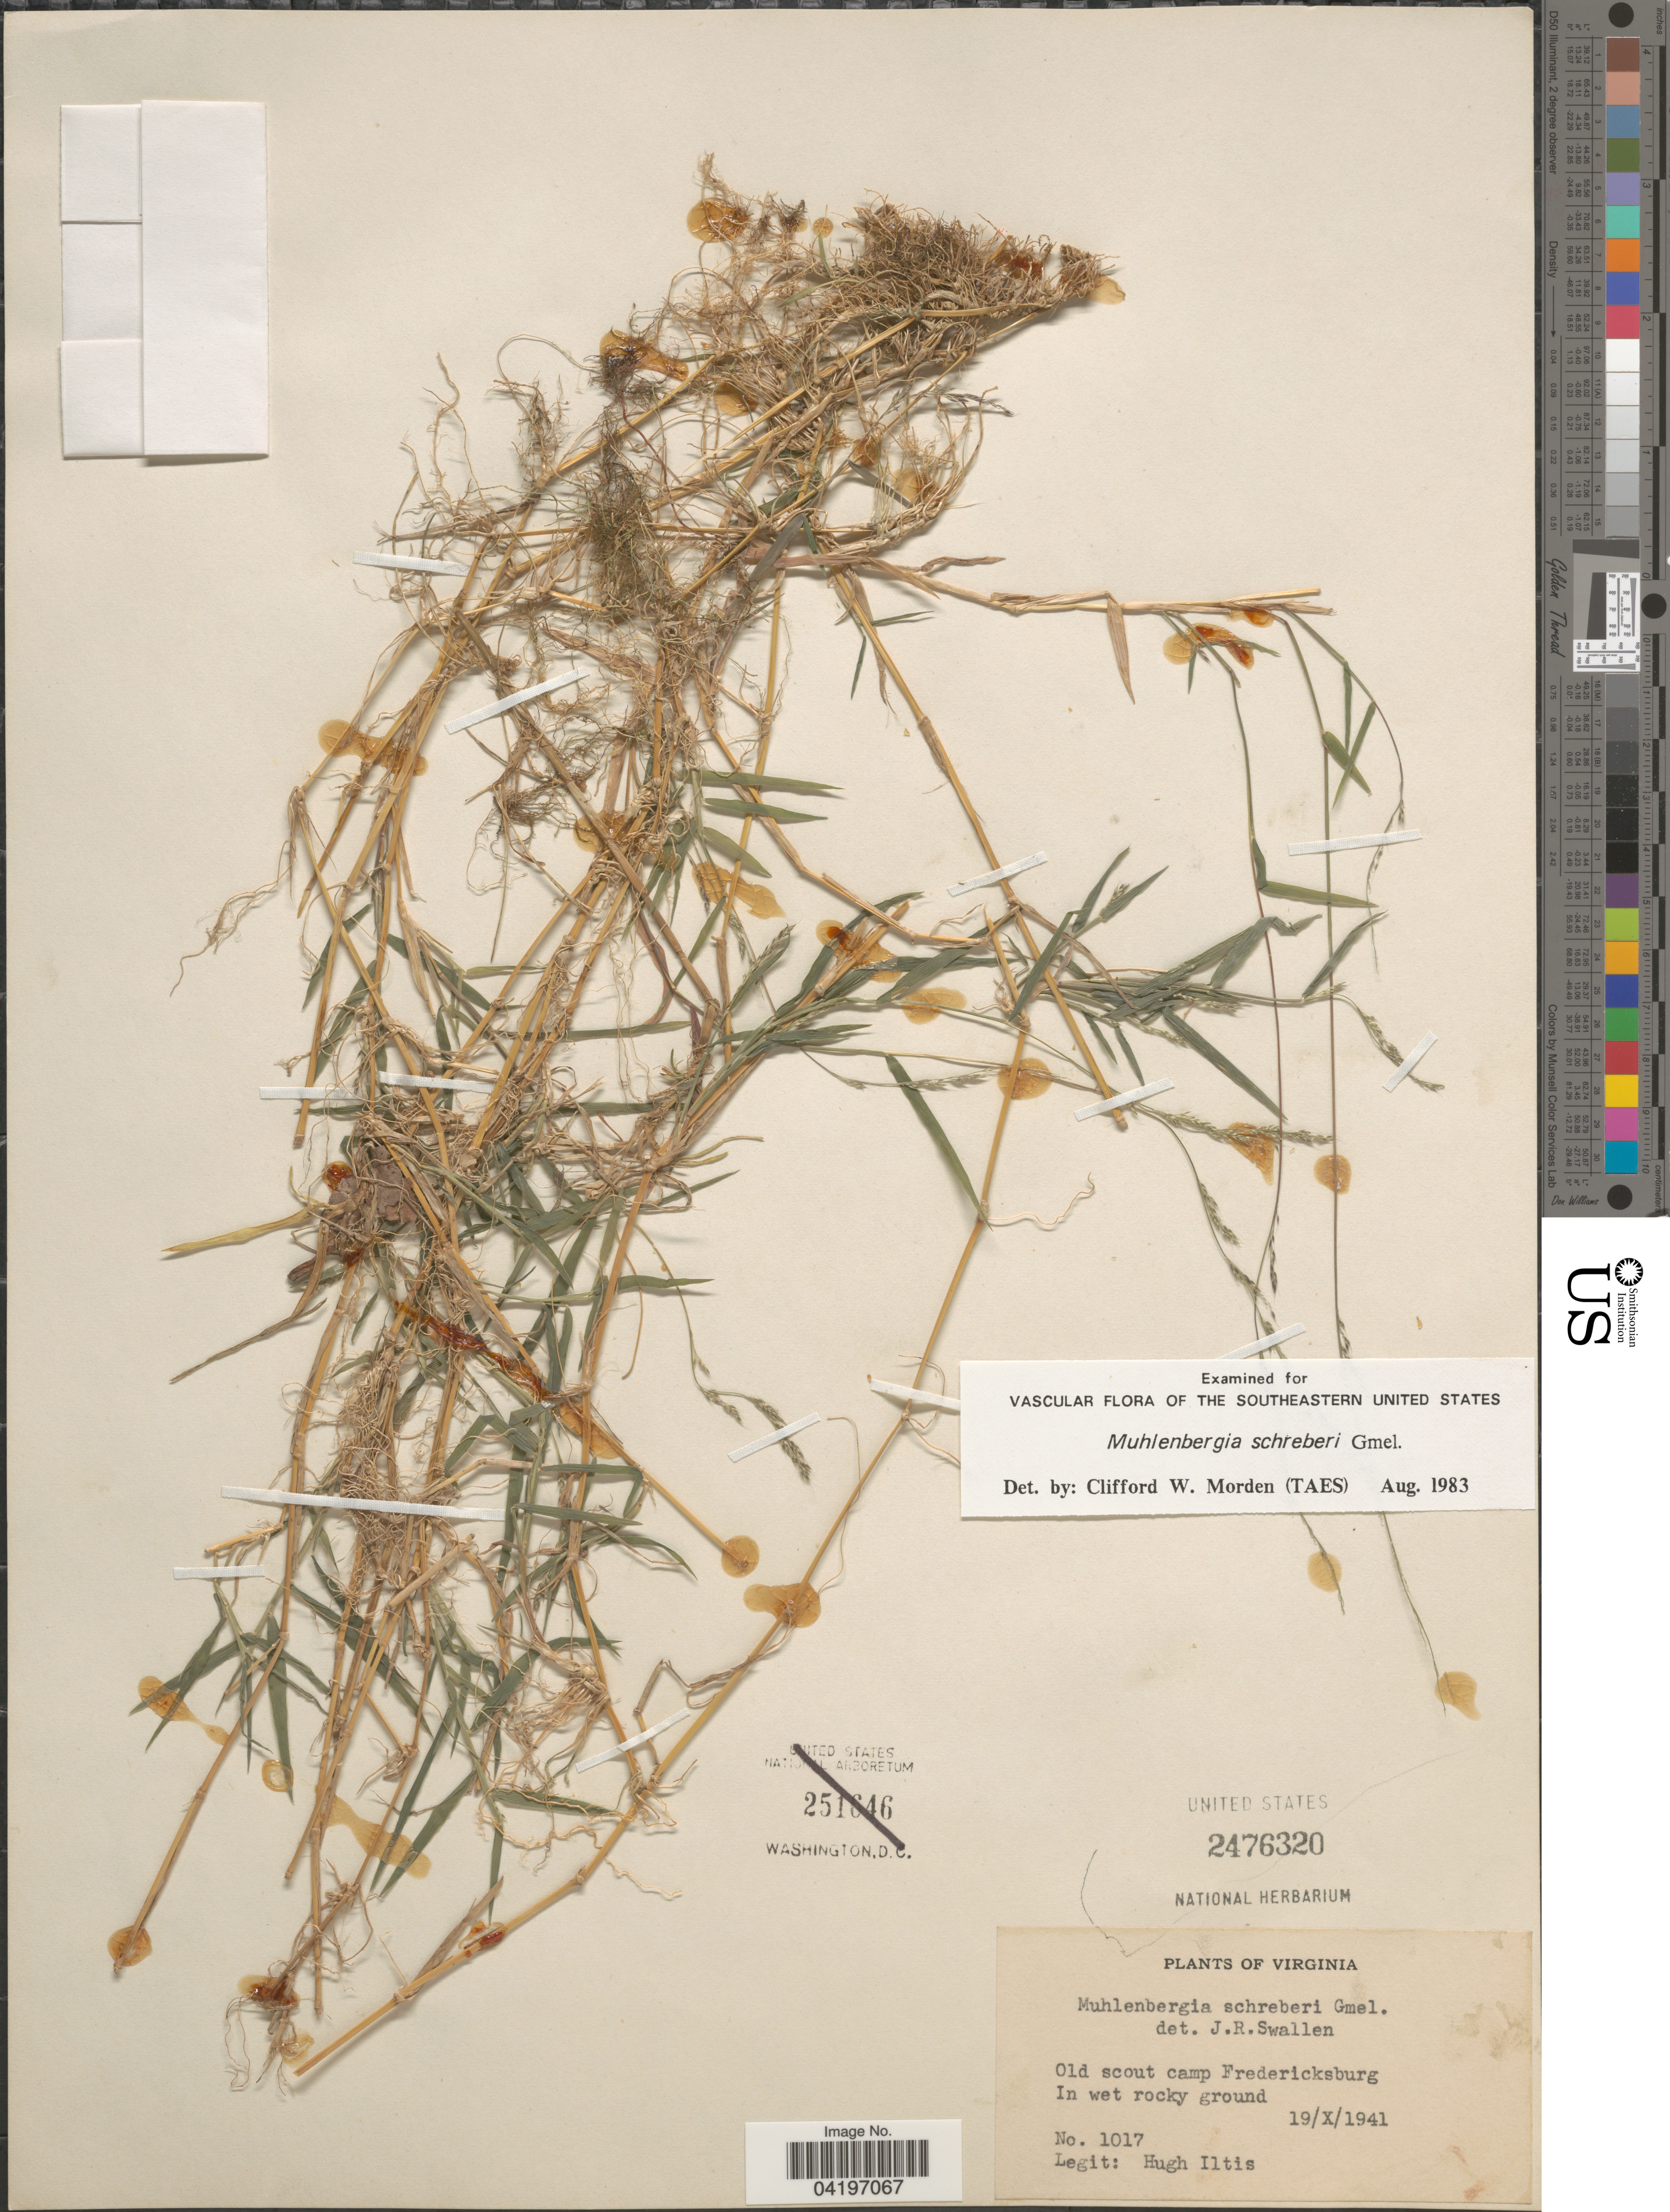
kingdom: Plantae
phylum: Tracheophyta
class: Liliopsida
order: Poales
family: Poaceae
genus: Muhlenbergia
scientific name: Muhlenbergia schreberi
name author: J.F. Gmel.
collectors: H. H. Iltis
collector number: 1017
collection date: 1941-10-19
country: United States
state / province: Virginia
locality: Old scout camp Fredericksburg.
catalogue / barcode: US 2476320